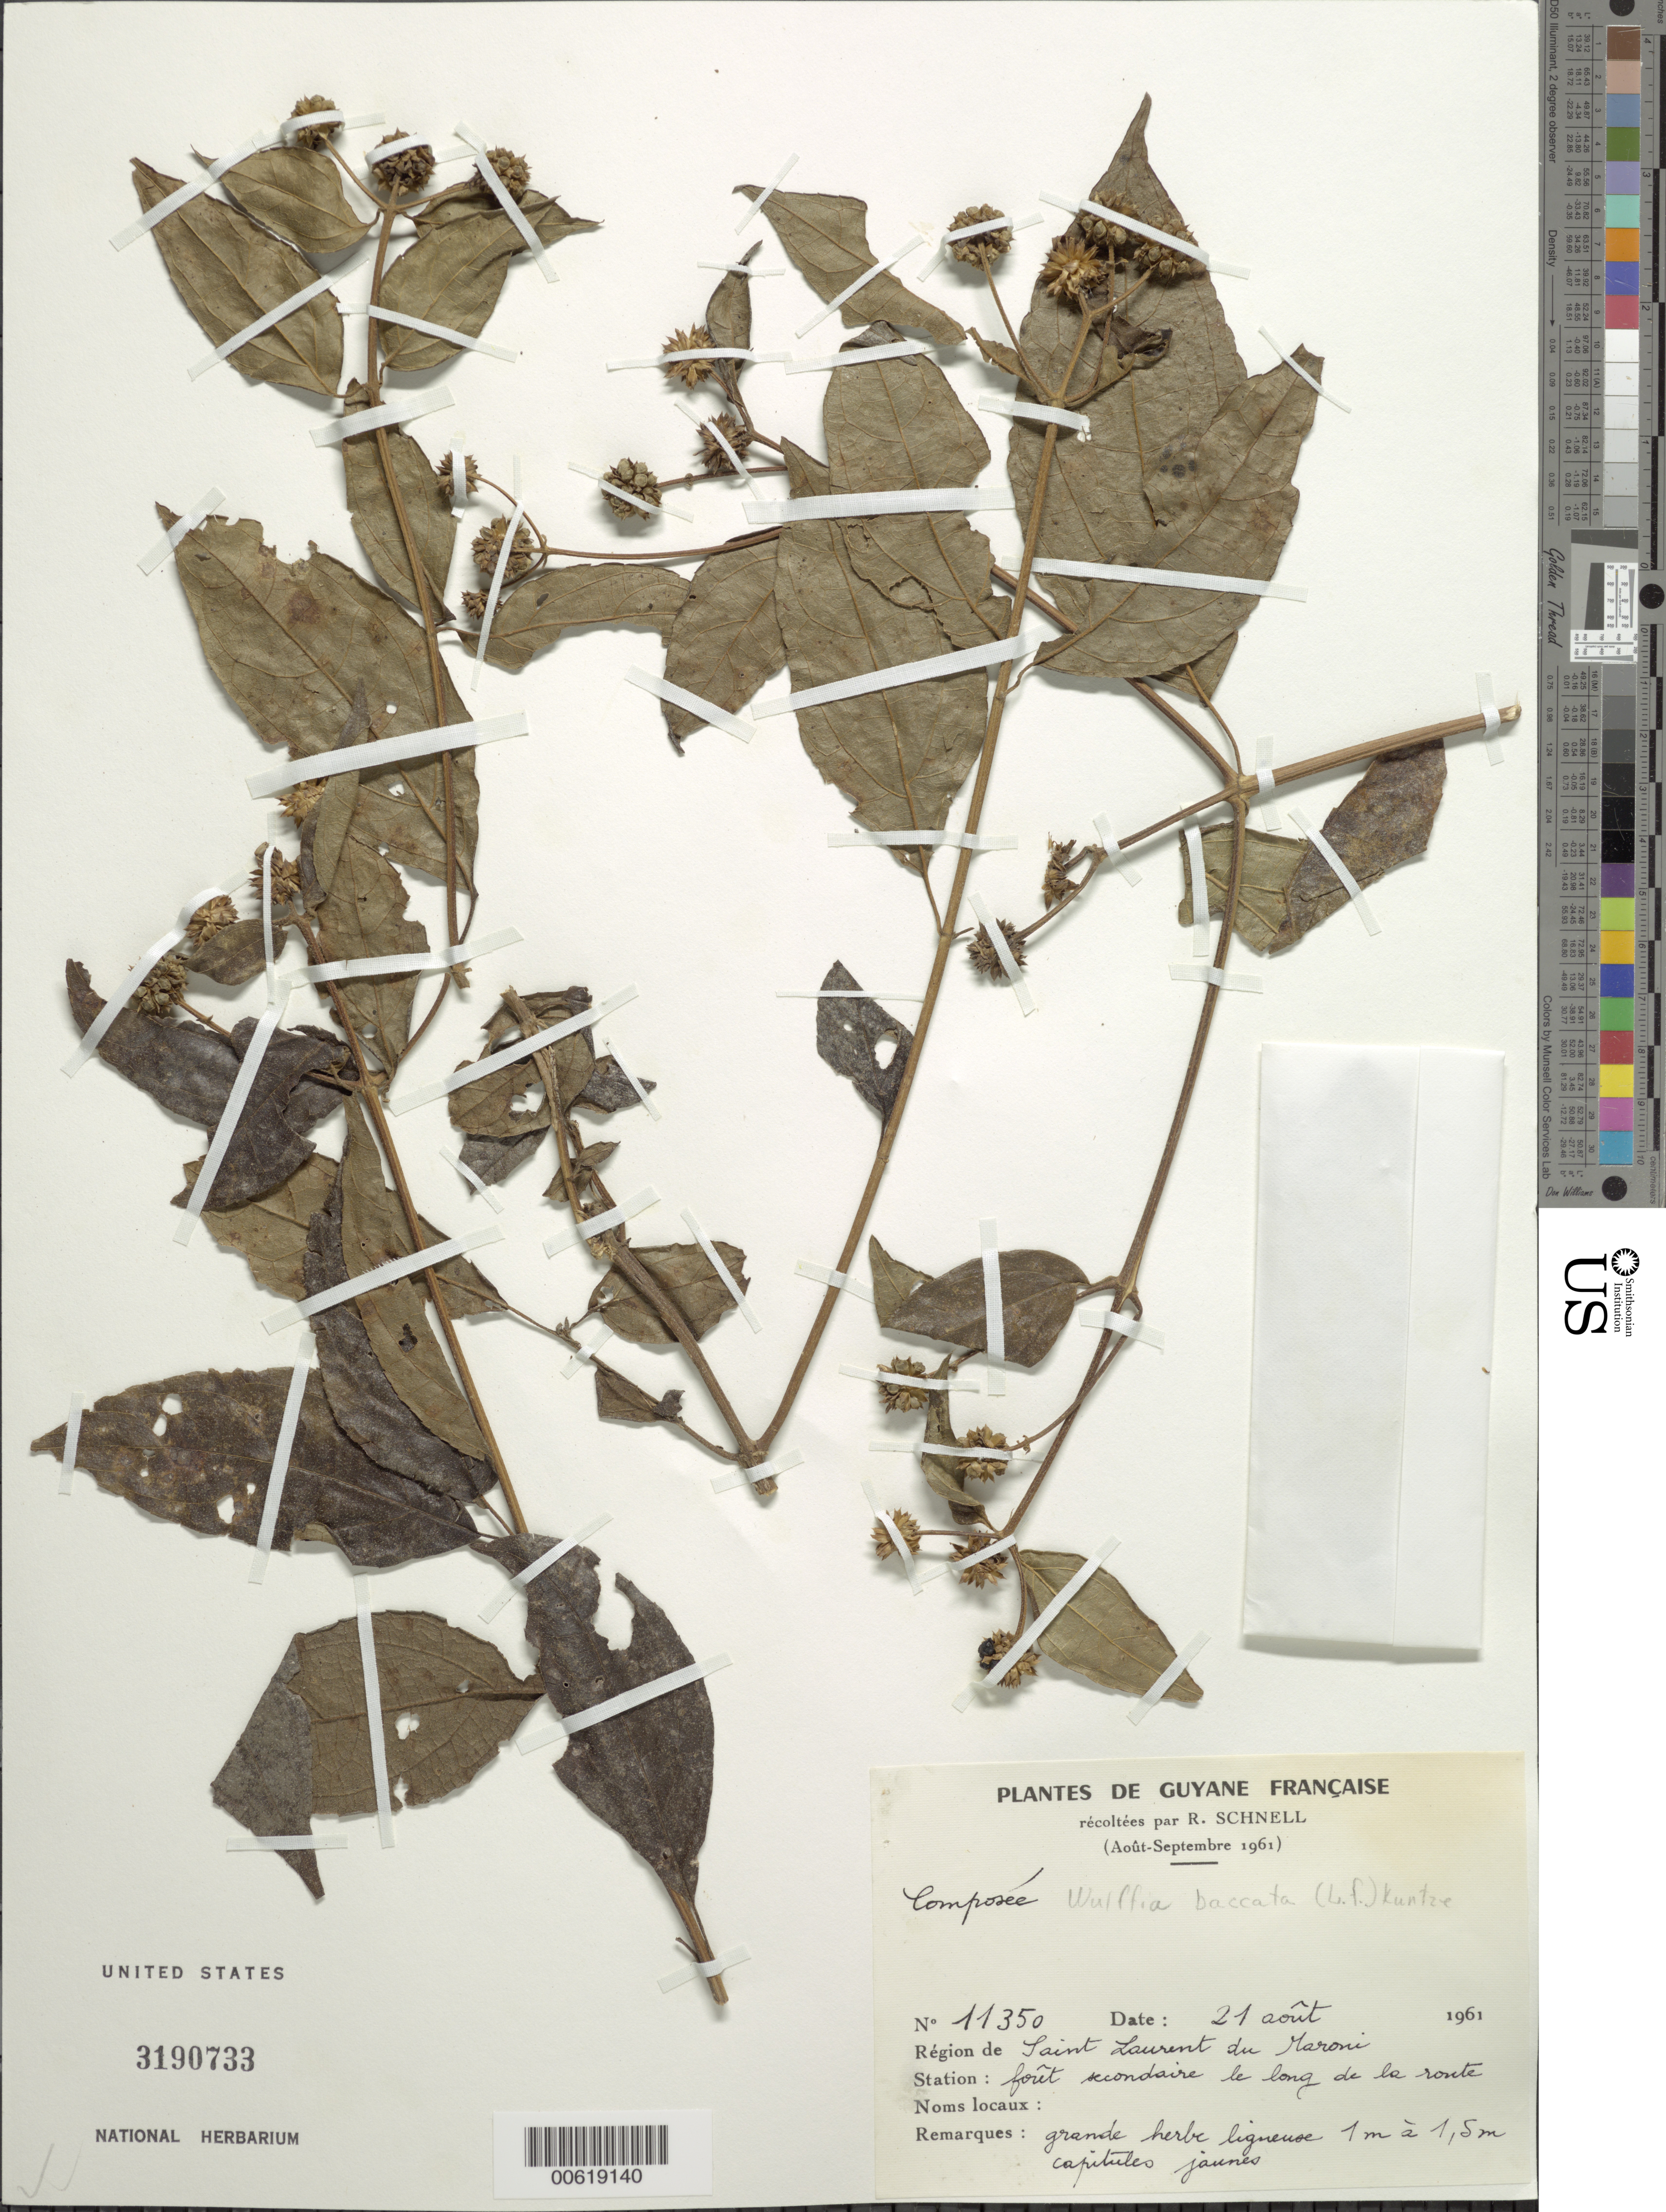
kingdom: Plantae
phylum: Tracheophyta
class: Magnoliopsida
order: Asterales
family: Asteraceae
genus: Wulffia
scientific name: Wulffia baccata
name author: (L. f.) Kuntze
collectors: R. A. Schnell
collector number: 11350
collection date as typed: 21-Aug-61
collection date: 1961-08-21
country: French Guiana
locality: Saint-Laurent du Maroni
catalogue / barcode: US 3190733